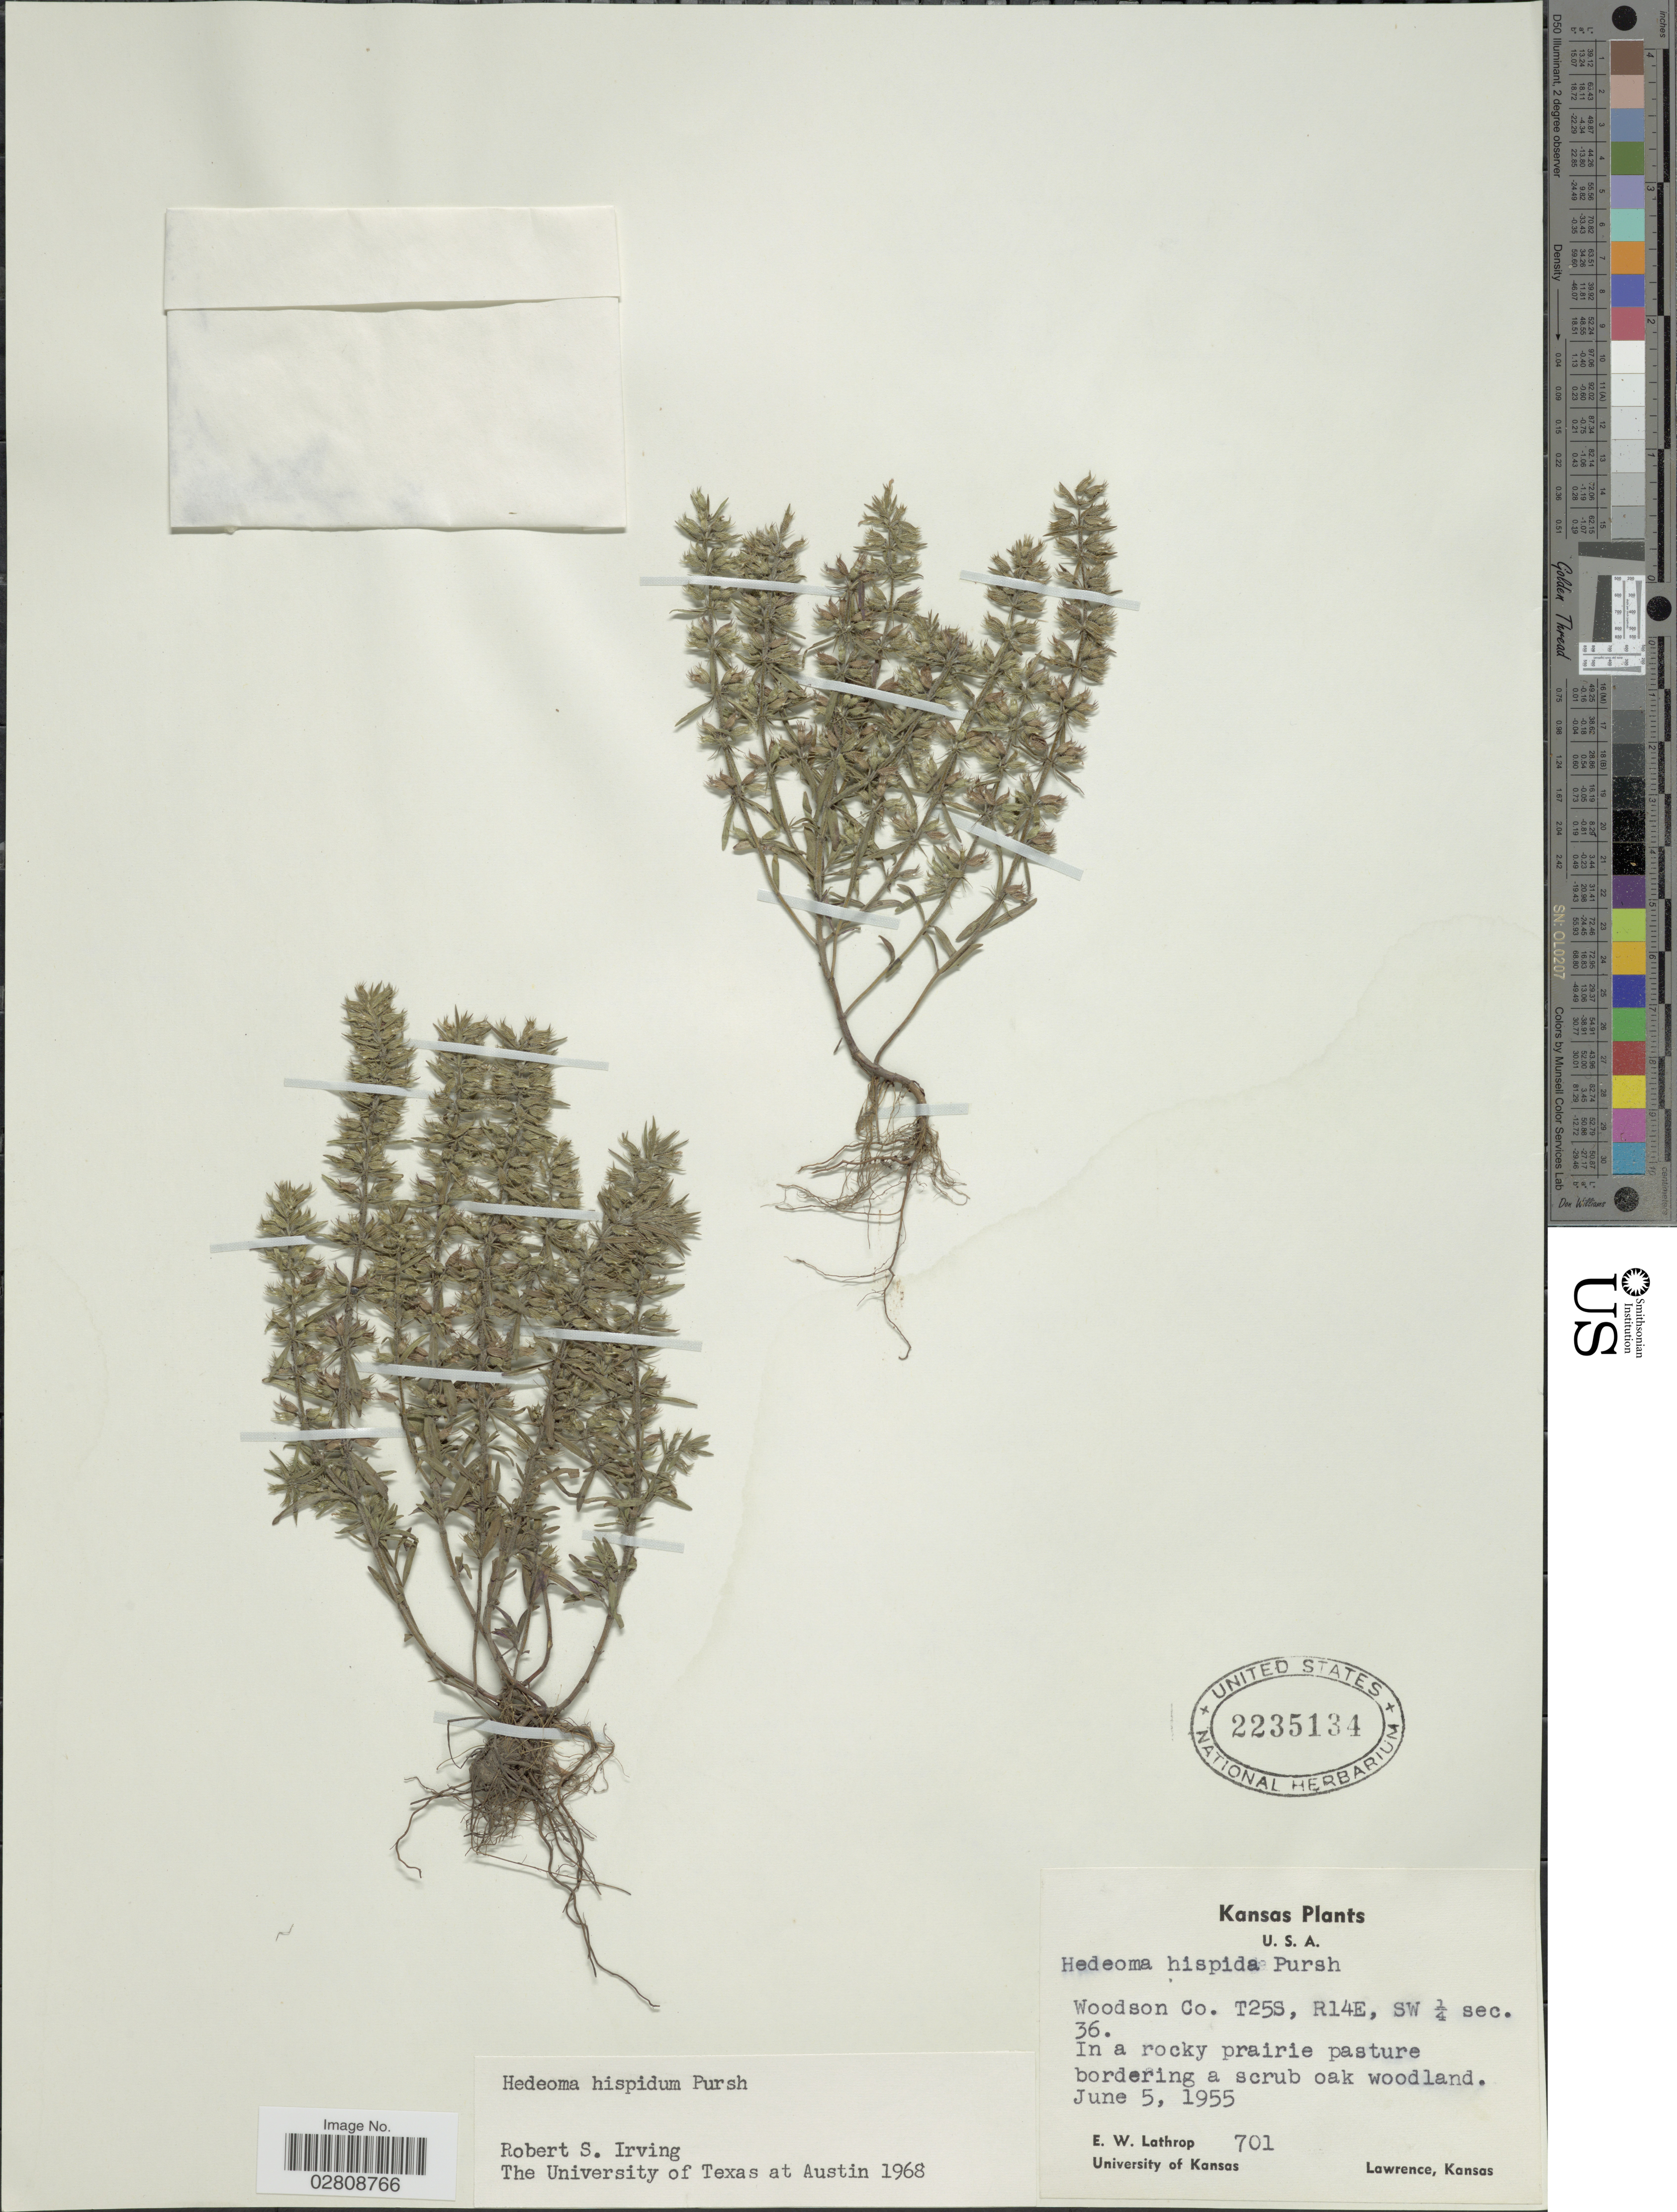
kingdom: Plantae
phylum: Tracheophyta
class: Magnoliopsida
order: Lamiales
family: Lamiaceae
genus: Hedeoma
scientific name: Hedeoma hispida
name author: Pursh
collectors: E. W. Lathrop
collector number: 701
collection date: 1955-06-05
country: United States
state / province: Kansas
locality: Woodson Co. T25S, R14E, SE ¼ sec. 36.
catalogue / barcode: US 2235134